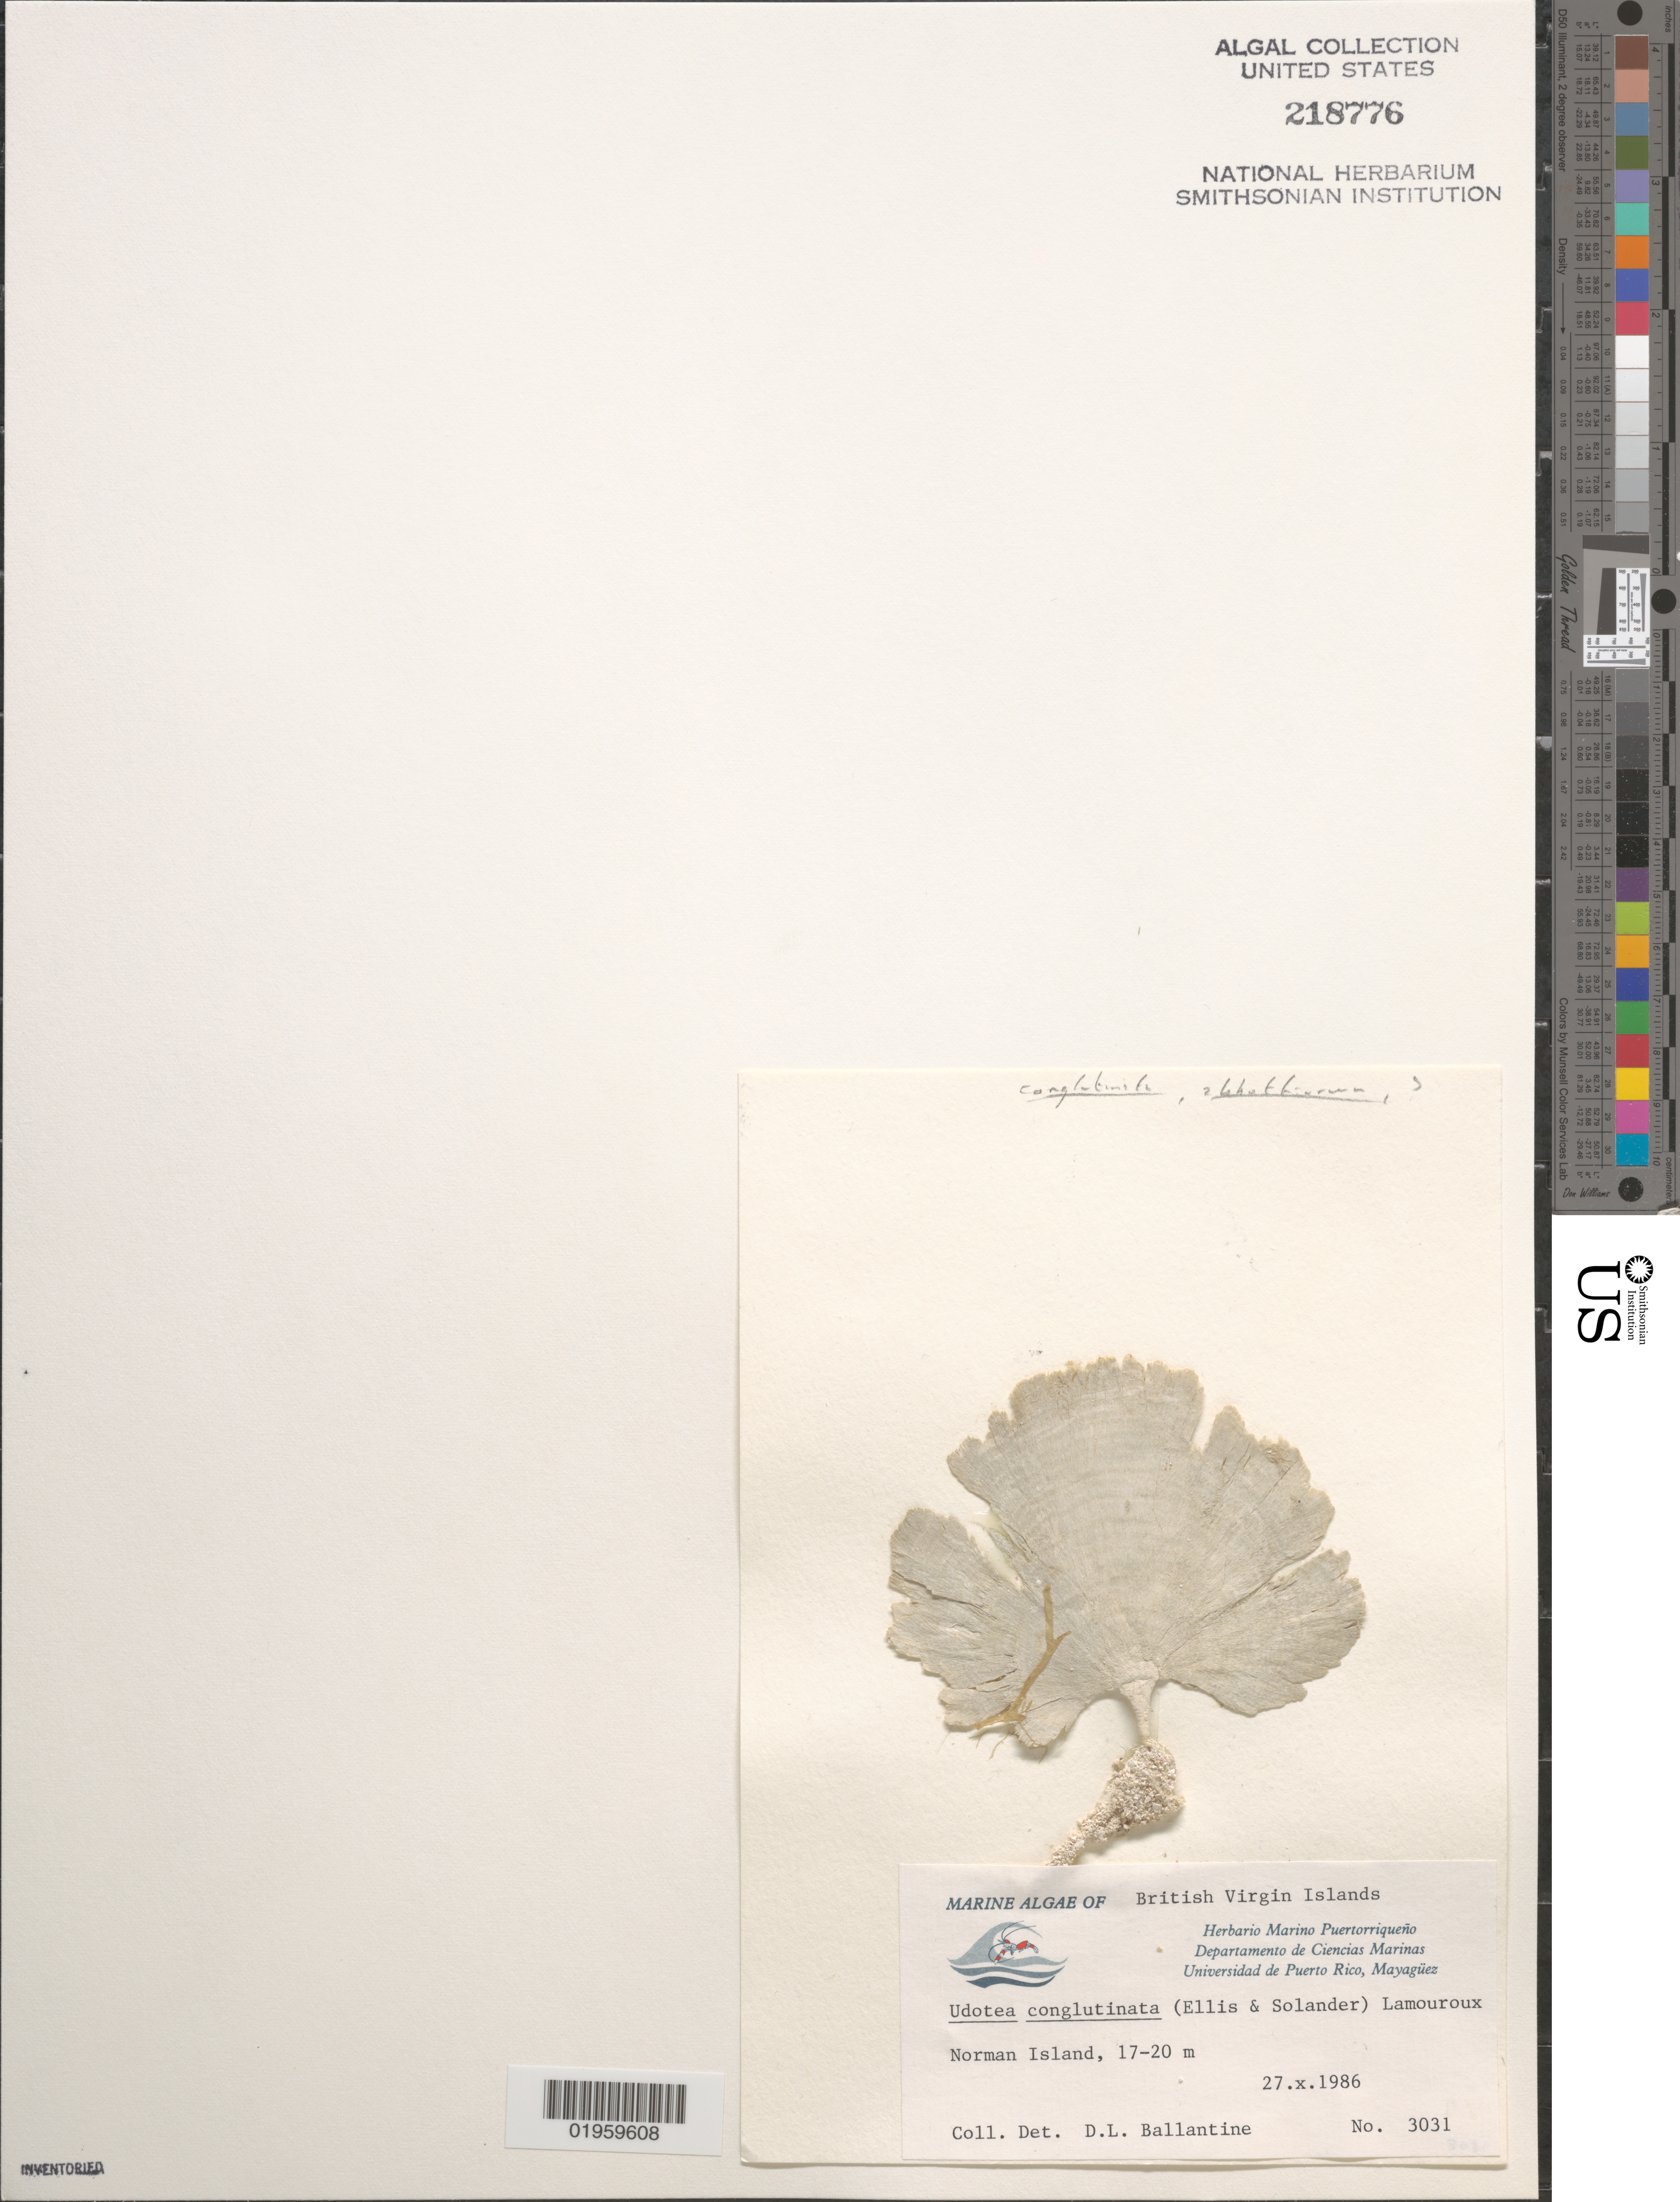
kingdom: Plantae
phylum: Chlorophyta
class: Ulvophyceae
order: Bryopsidales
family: Udoteaceae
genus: Udotea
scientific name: Udotea conglutinata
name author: (Ellis & Sol.) J.V.Lamouroux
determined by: Ballantine, D. L.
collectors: D.L. Ballantine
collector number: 3031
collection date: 1986-10-27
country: British Virgin Islands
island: Norman Island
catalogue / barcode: US 218776